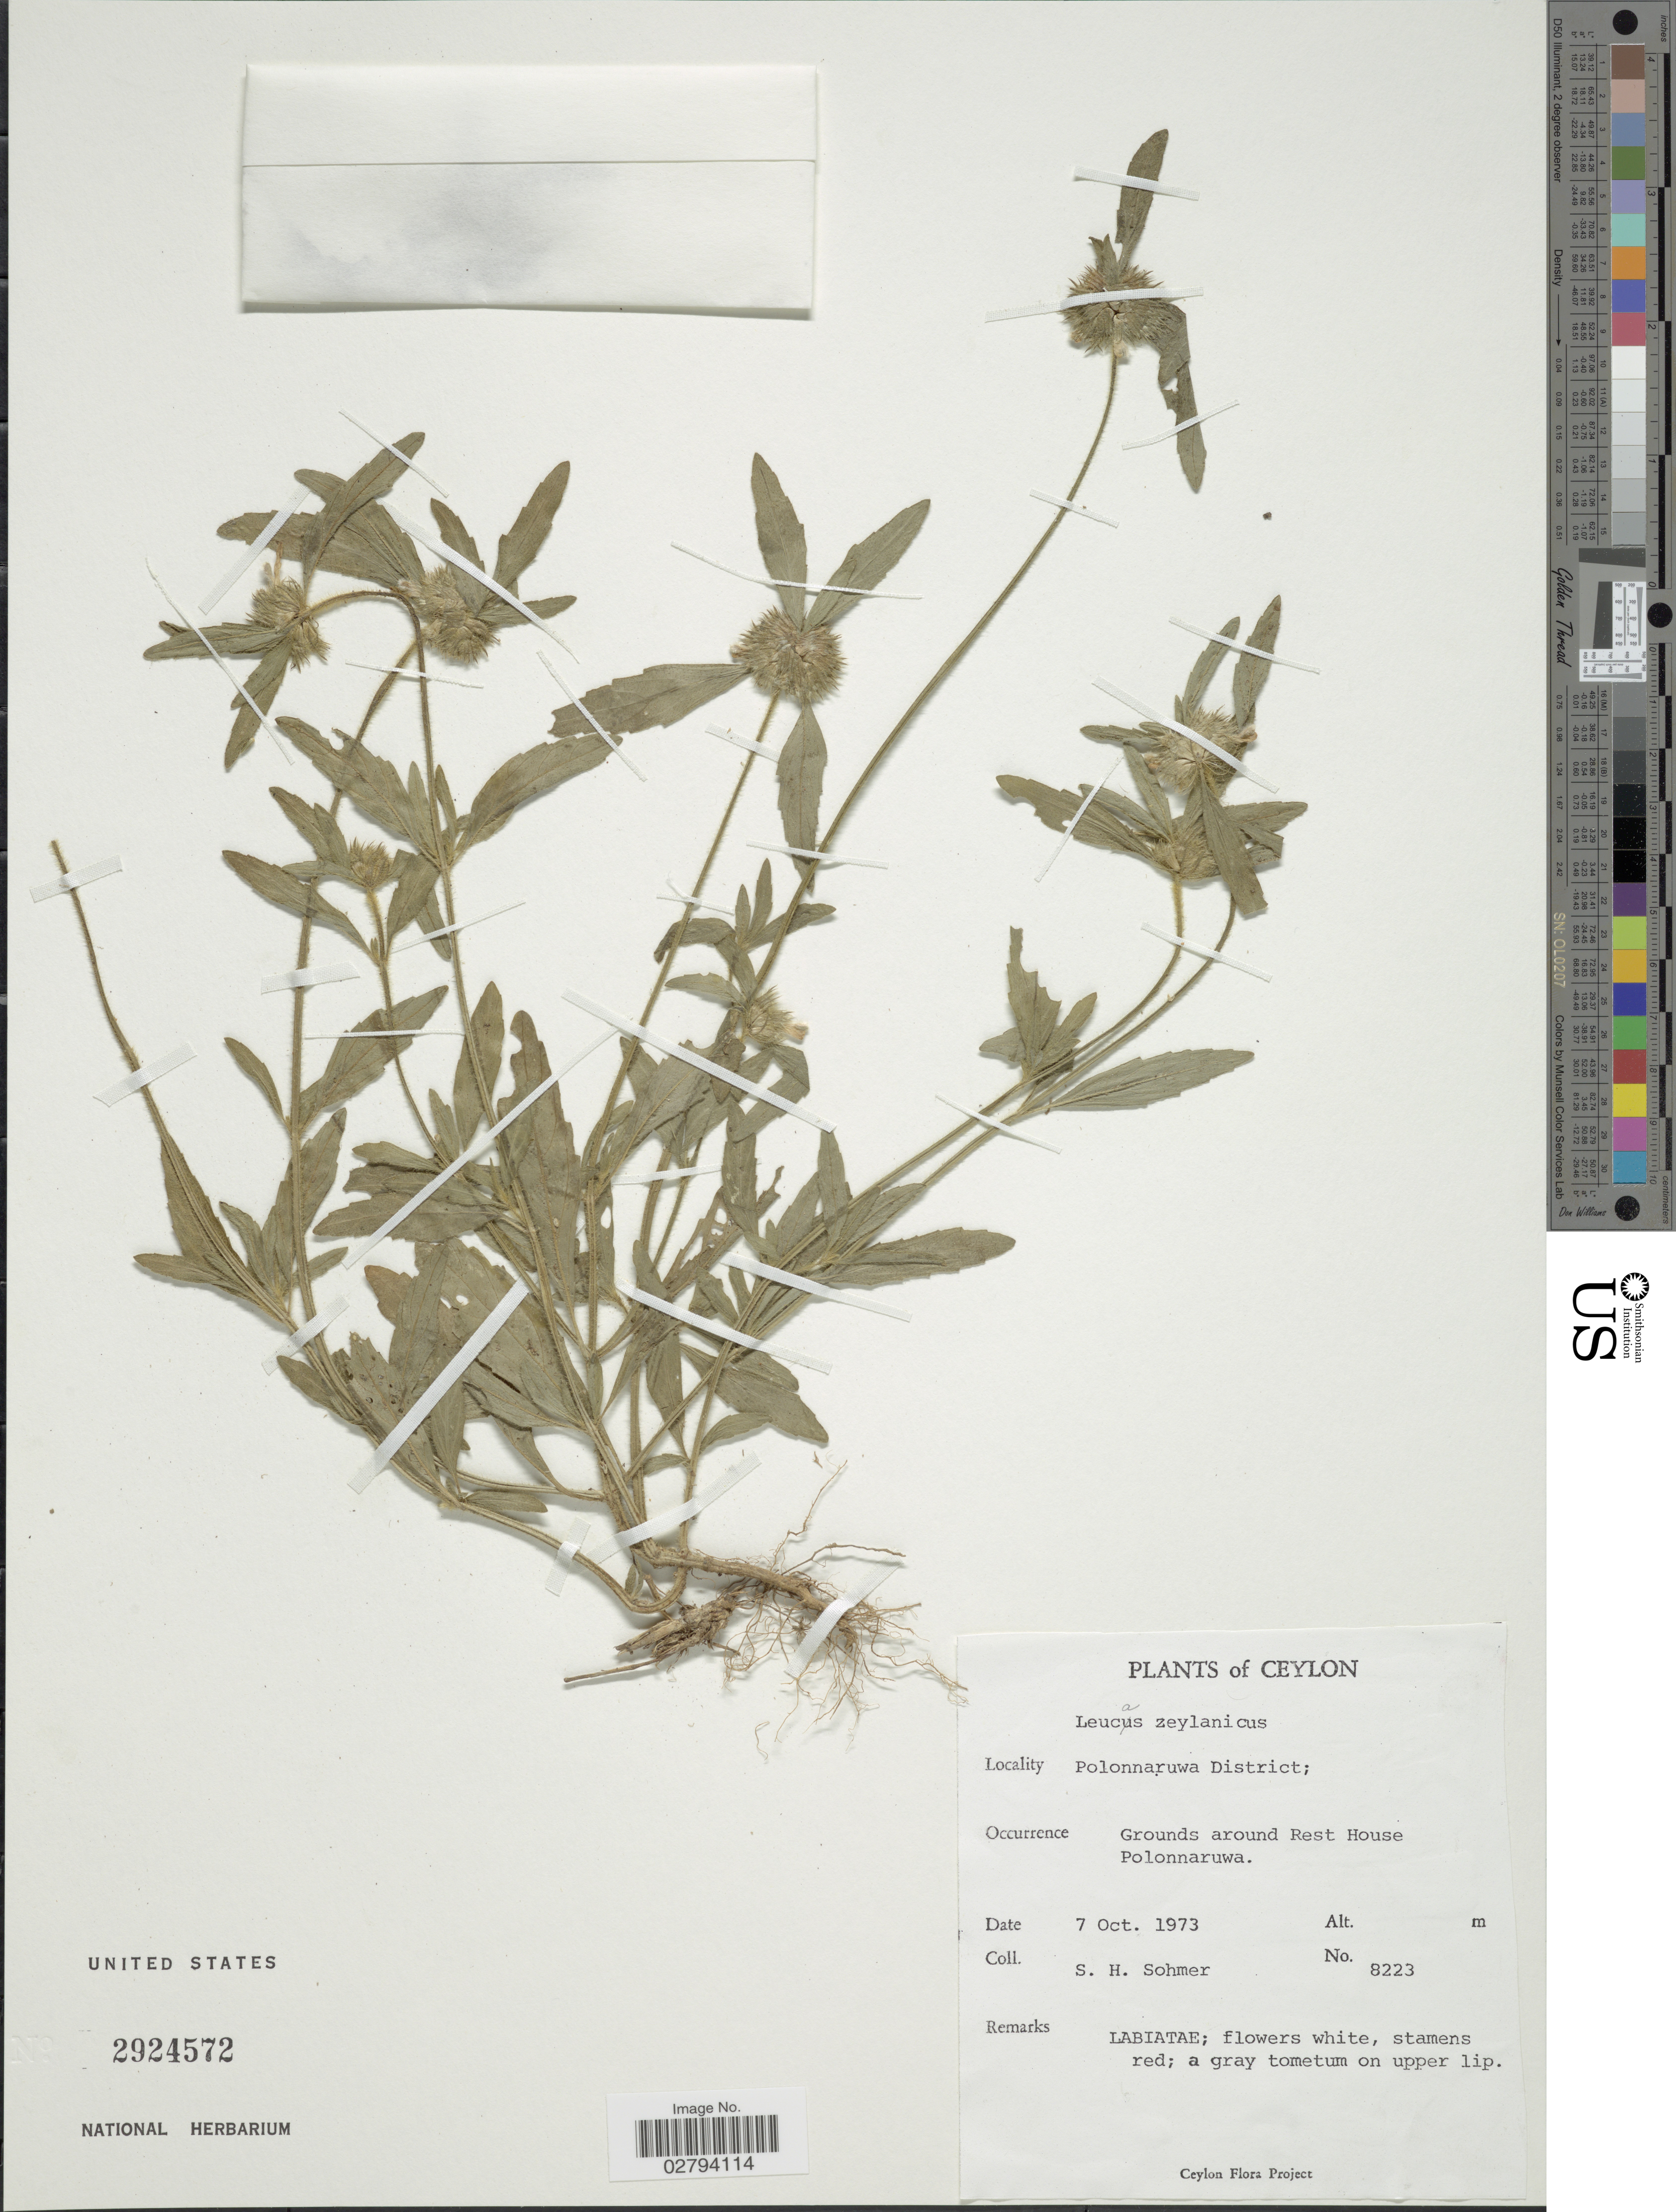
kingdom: Plantae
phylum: Tracheophyta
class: Magnoliopsida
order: Lamiales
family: Lamiaceae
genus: Leucas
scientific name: Leucas zeylanica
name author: (L.) W.T. Aiton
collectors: S. H. Sohmer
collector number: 8223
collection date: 1973-10-07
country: Sri Lanka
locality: Ceylon, Polonnaruwa District, Grounds around Rest House Polonnaruwa.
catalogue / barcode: US 2924572